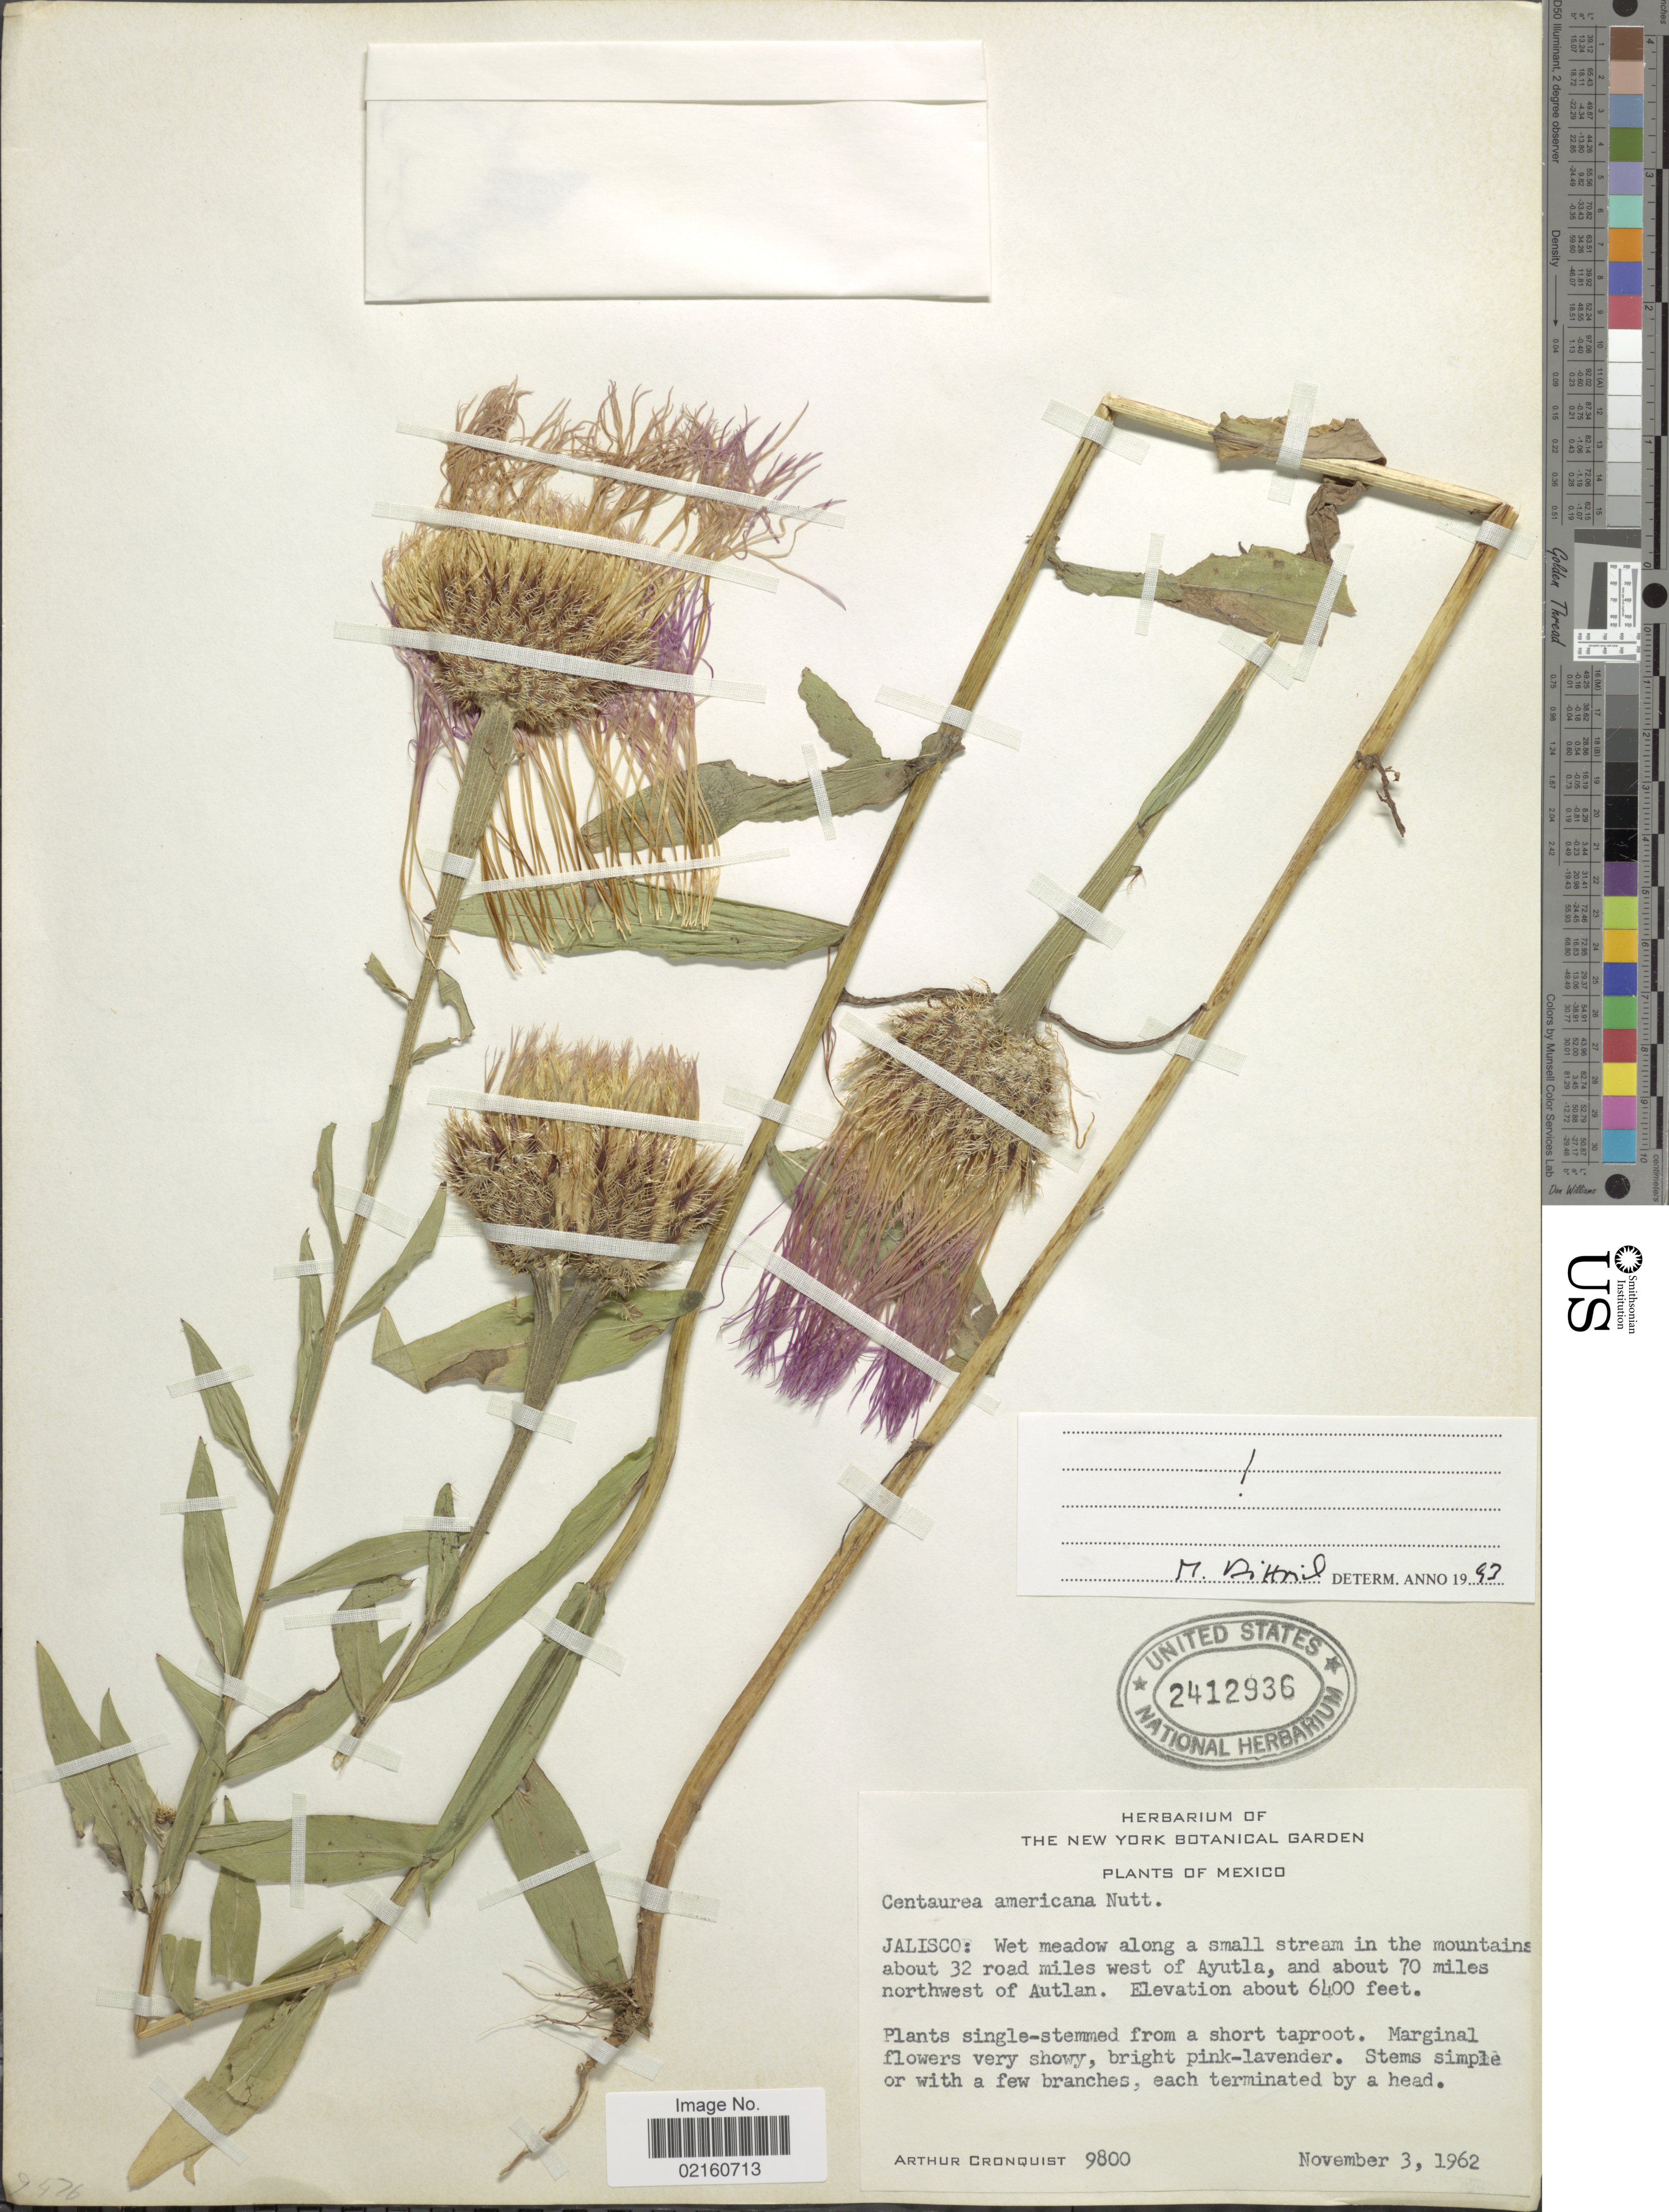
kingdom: Plantae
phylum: Tracheophyta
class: Magnoliopsida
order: Asterales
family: Asteraceae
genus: Plectocephalus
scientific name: Plectocephalus americanus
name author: (Nutt.) D. Don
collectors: A. J. Cronquist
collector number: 9800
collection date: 1962-11-03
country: Mexico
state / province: Jalisco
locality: About 32 road miles west of Ayutla, and about 70 miles northwest of Autlan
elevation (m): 1951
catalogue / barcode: US 2412936